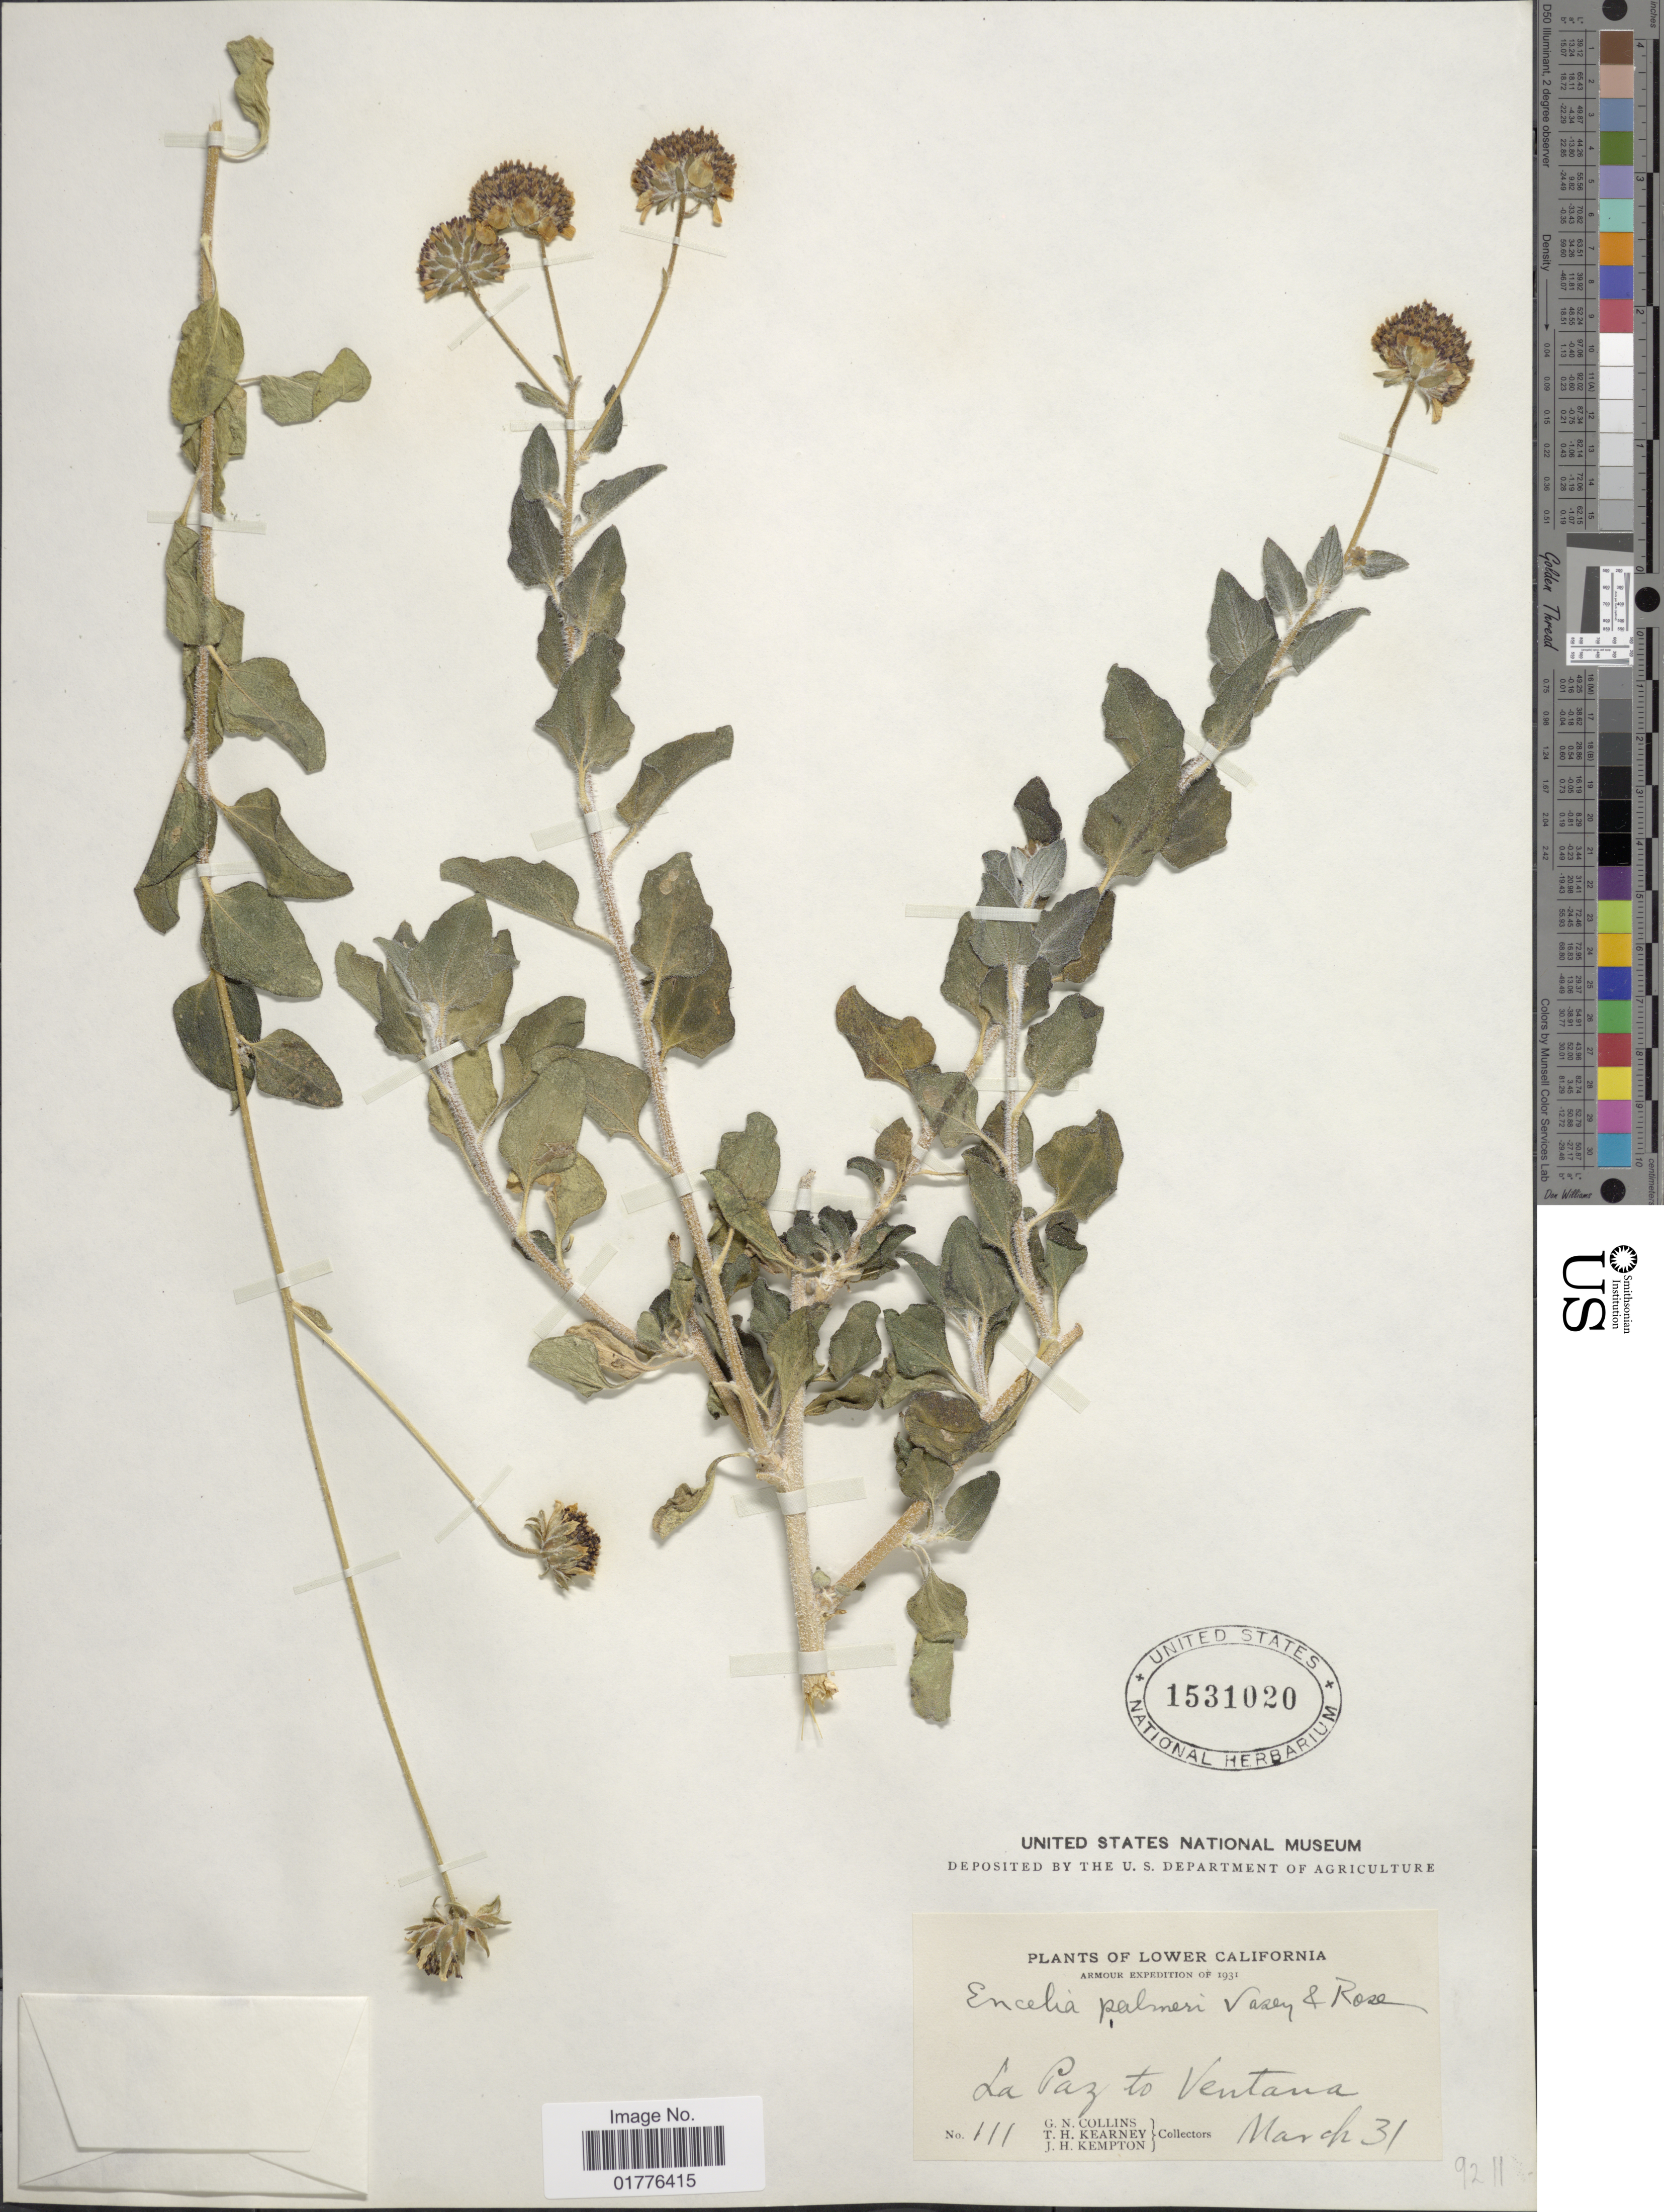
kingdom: Plantae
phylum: Tracheophyta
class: Magnoliopsida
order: Asterales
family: Asteraceae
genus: Encelia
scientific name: Encelia palmeri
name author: Vasey & Rose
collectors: G. Collins, T. H. Kearney & J. H. Kempton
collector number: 111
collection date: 1931-03-31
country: Mexico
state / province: Baja California Sur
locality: Lower California, La Paz to Ventana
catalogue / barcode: US 1531020